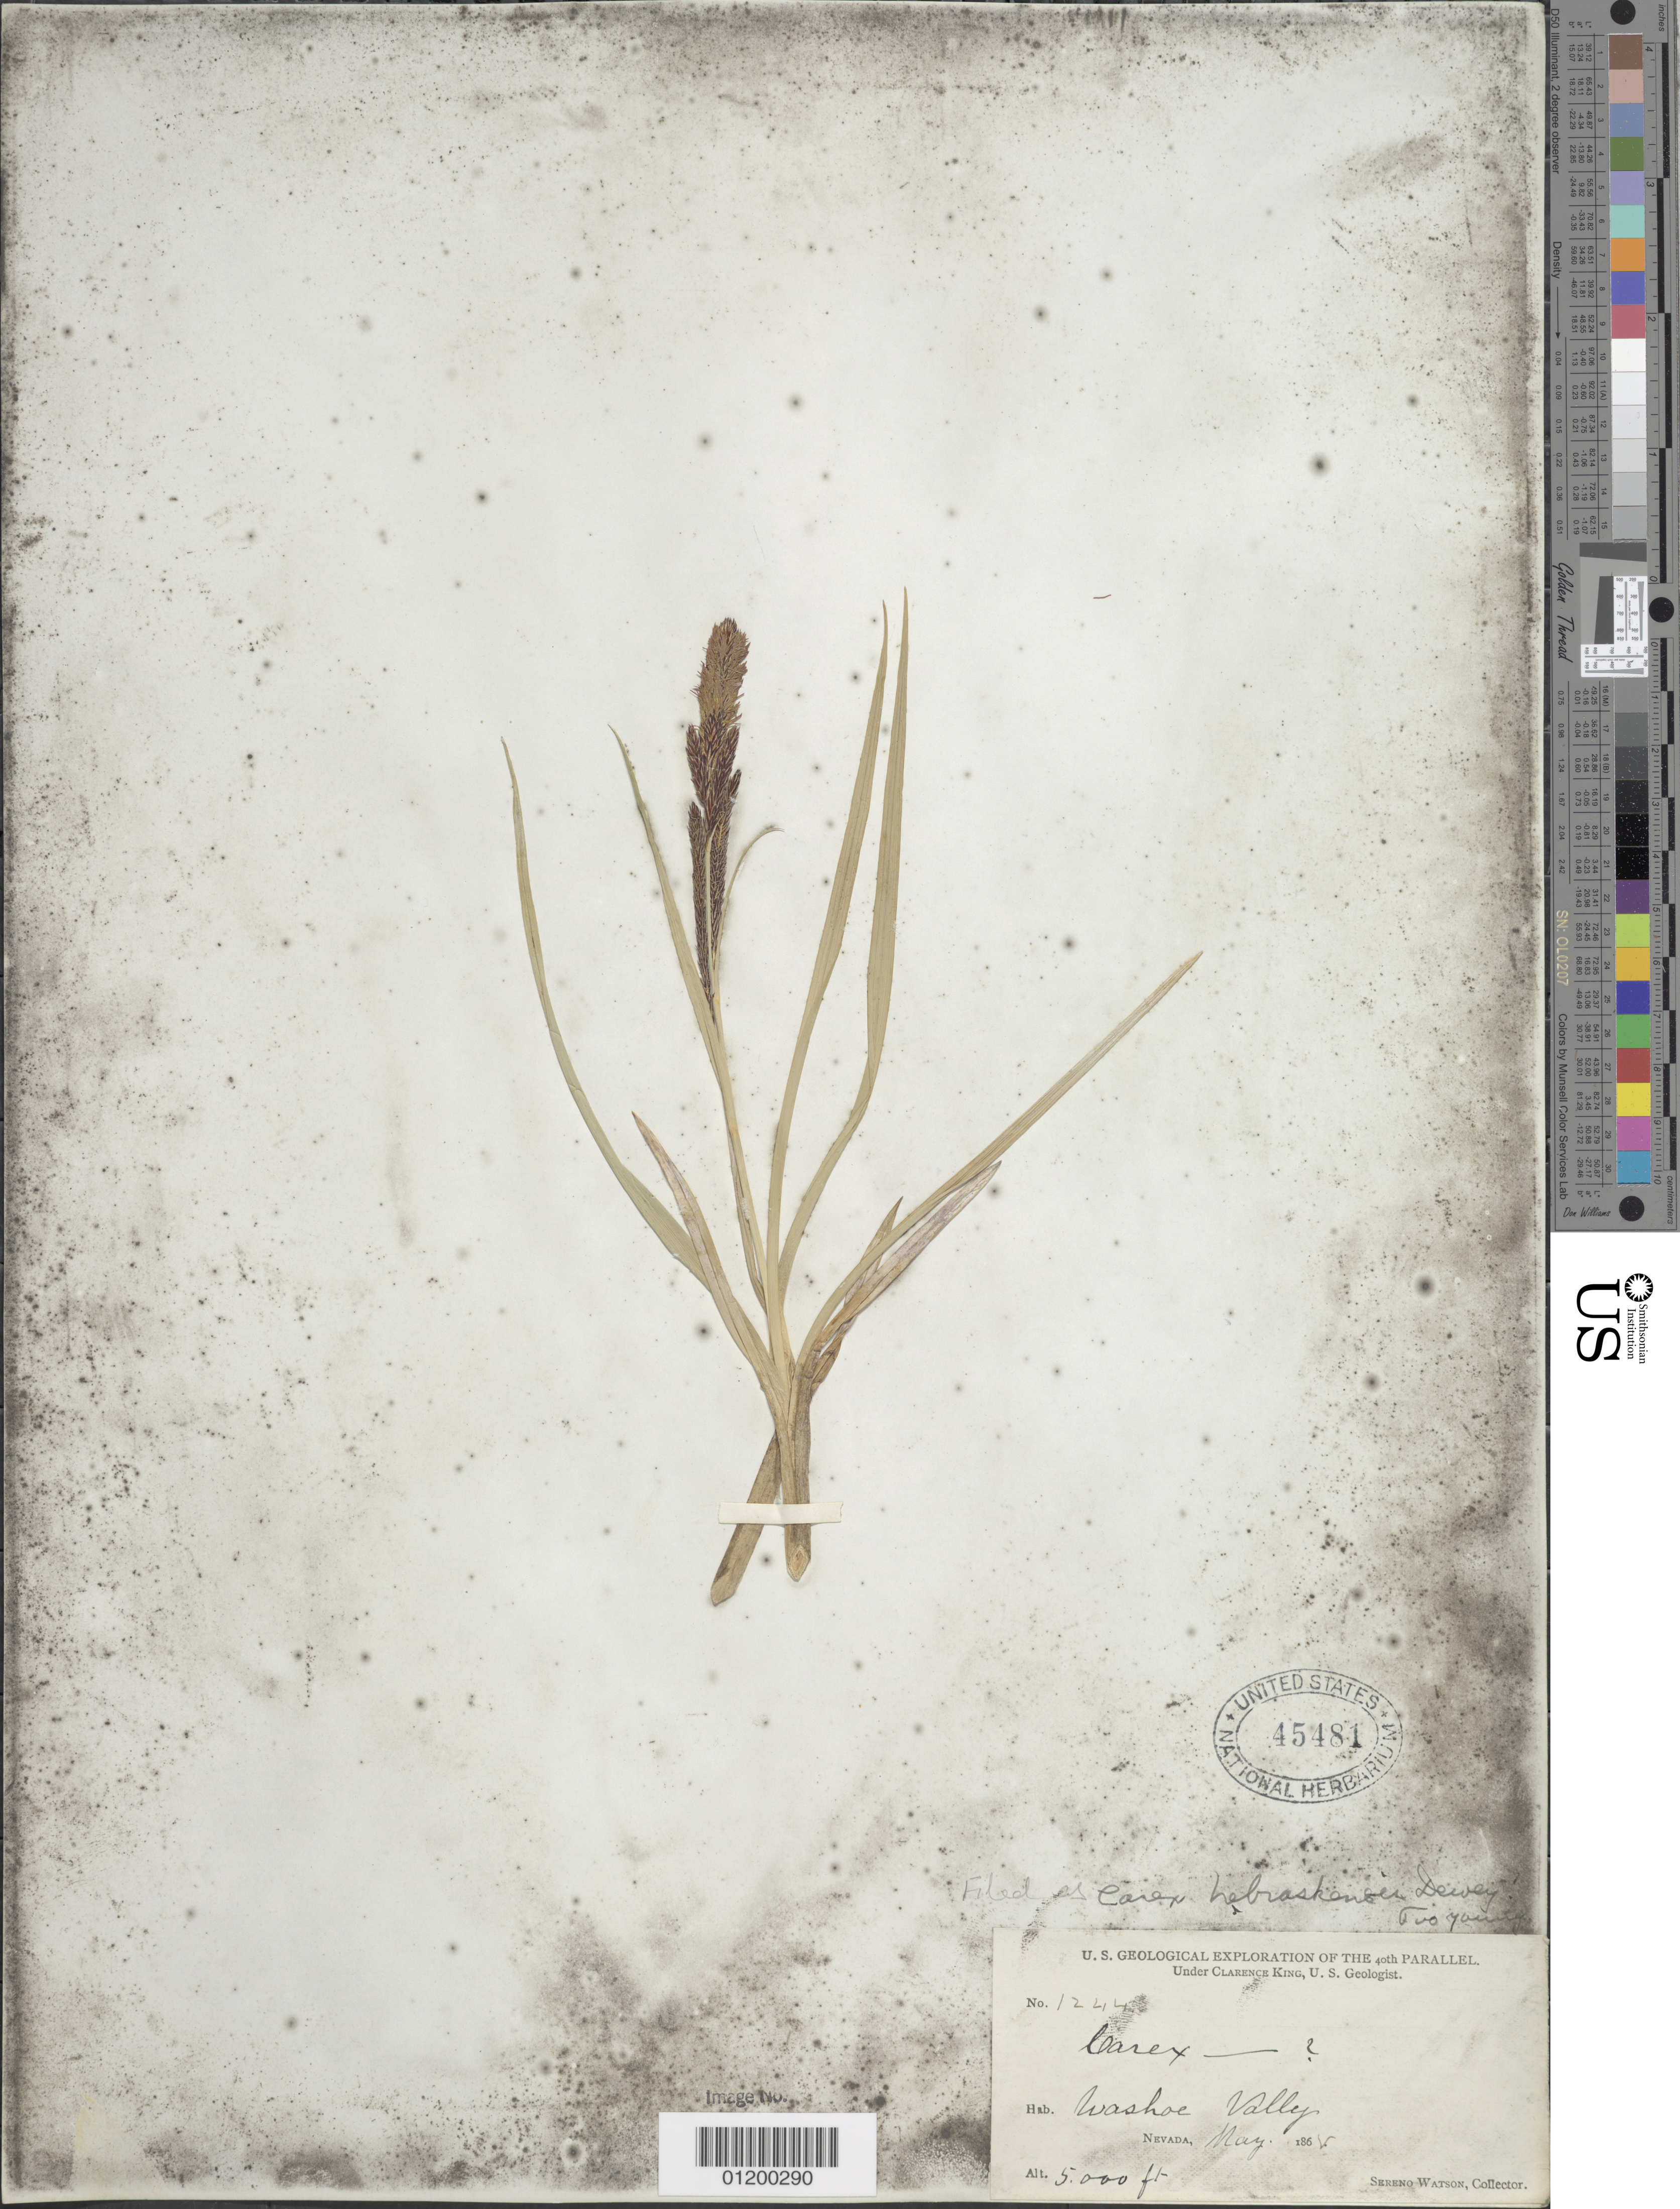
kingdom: Plantae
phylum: Tracheophyta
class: Liliopsida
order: Poales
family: Cyperaceae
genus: Carex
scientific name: Carex nebrascensis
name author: Dewey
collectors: S. Watson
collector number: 1244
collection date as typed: May 1868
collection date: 1868-05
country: United States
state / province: Nevada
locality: Washoe Valley.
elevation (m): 1524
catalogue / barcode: US 45481